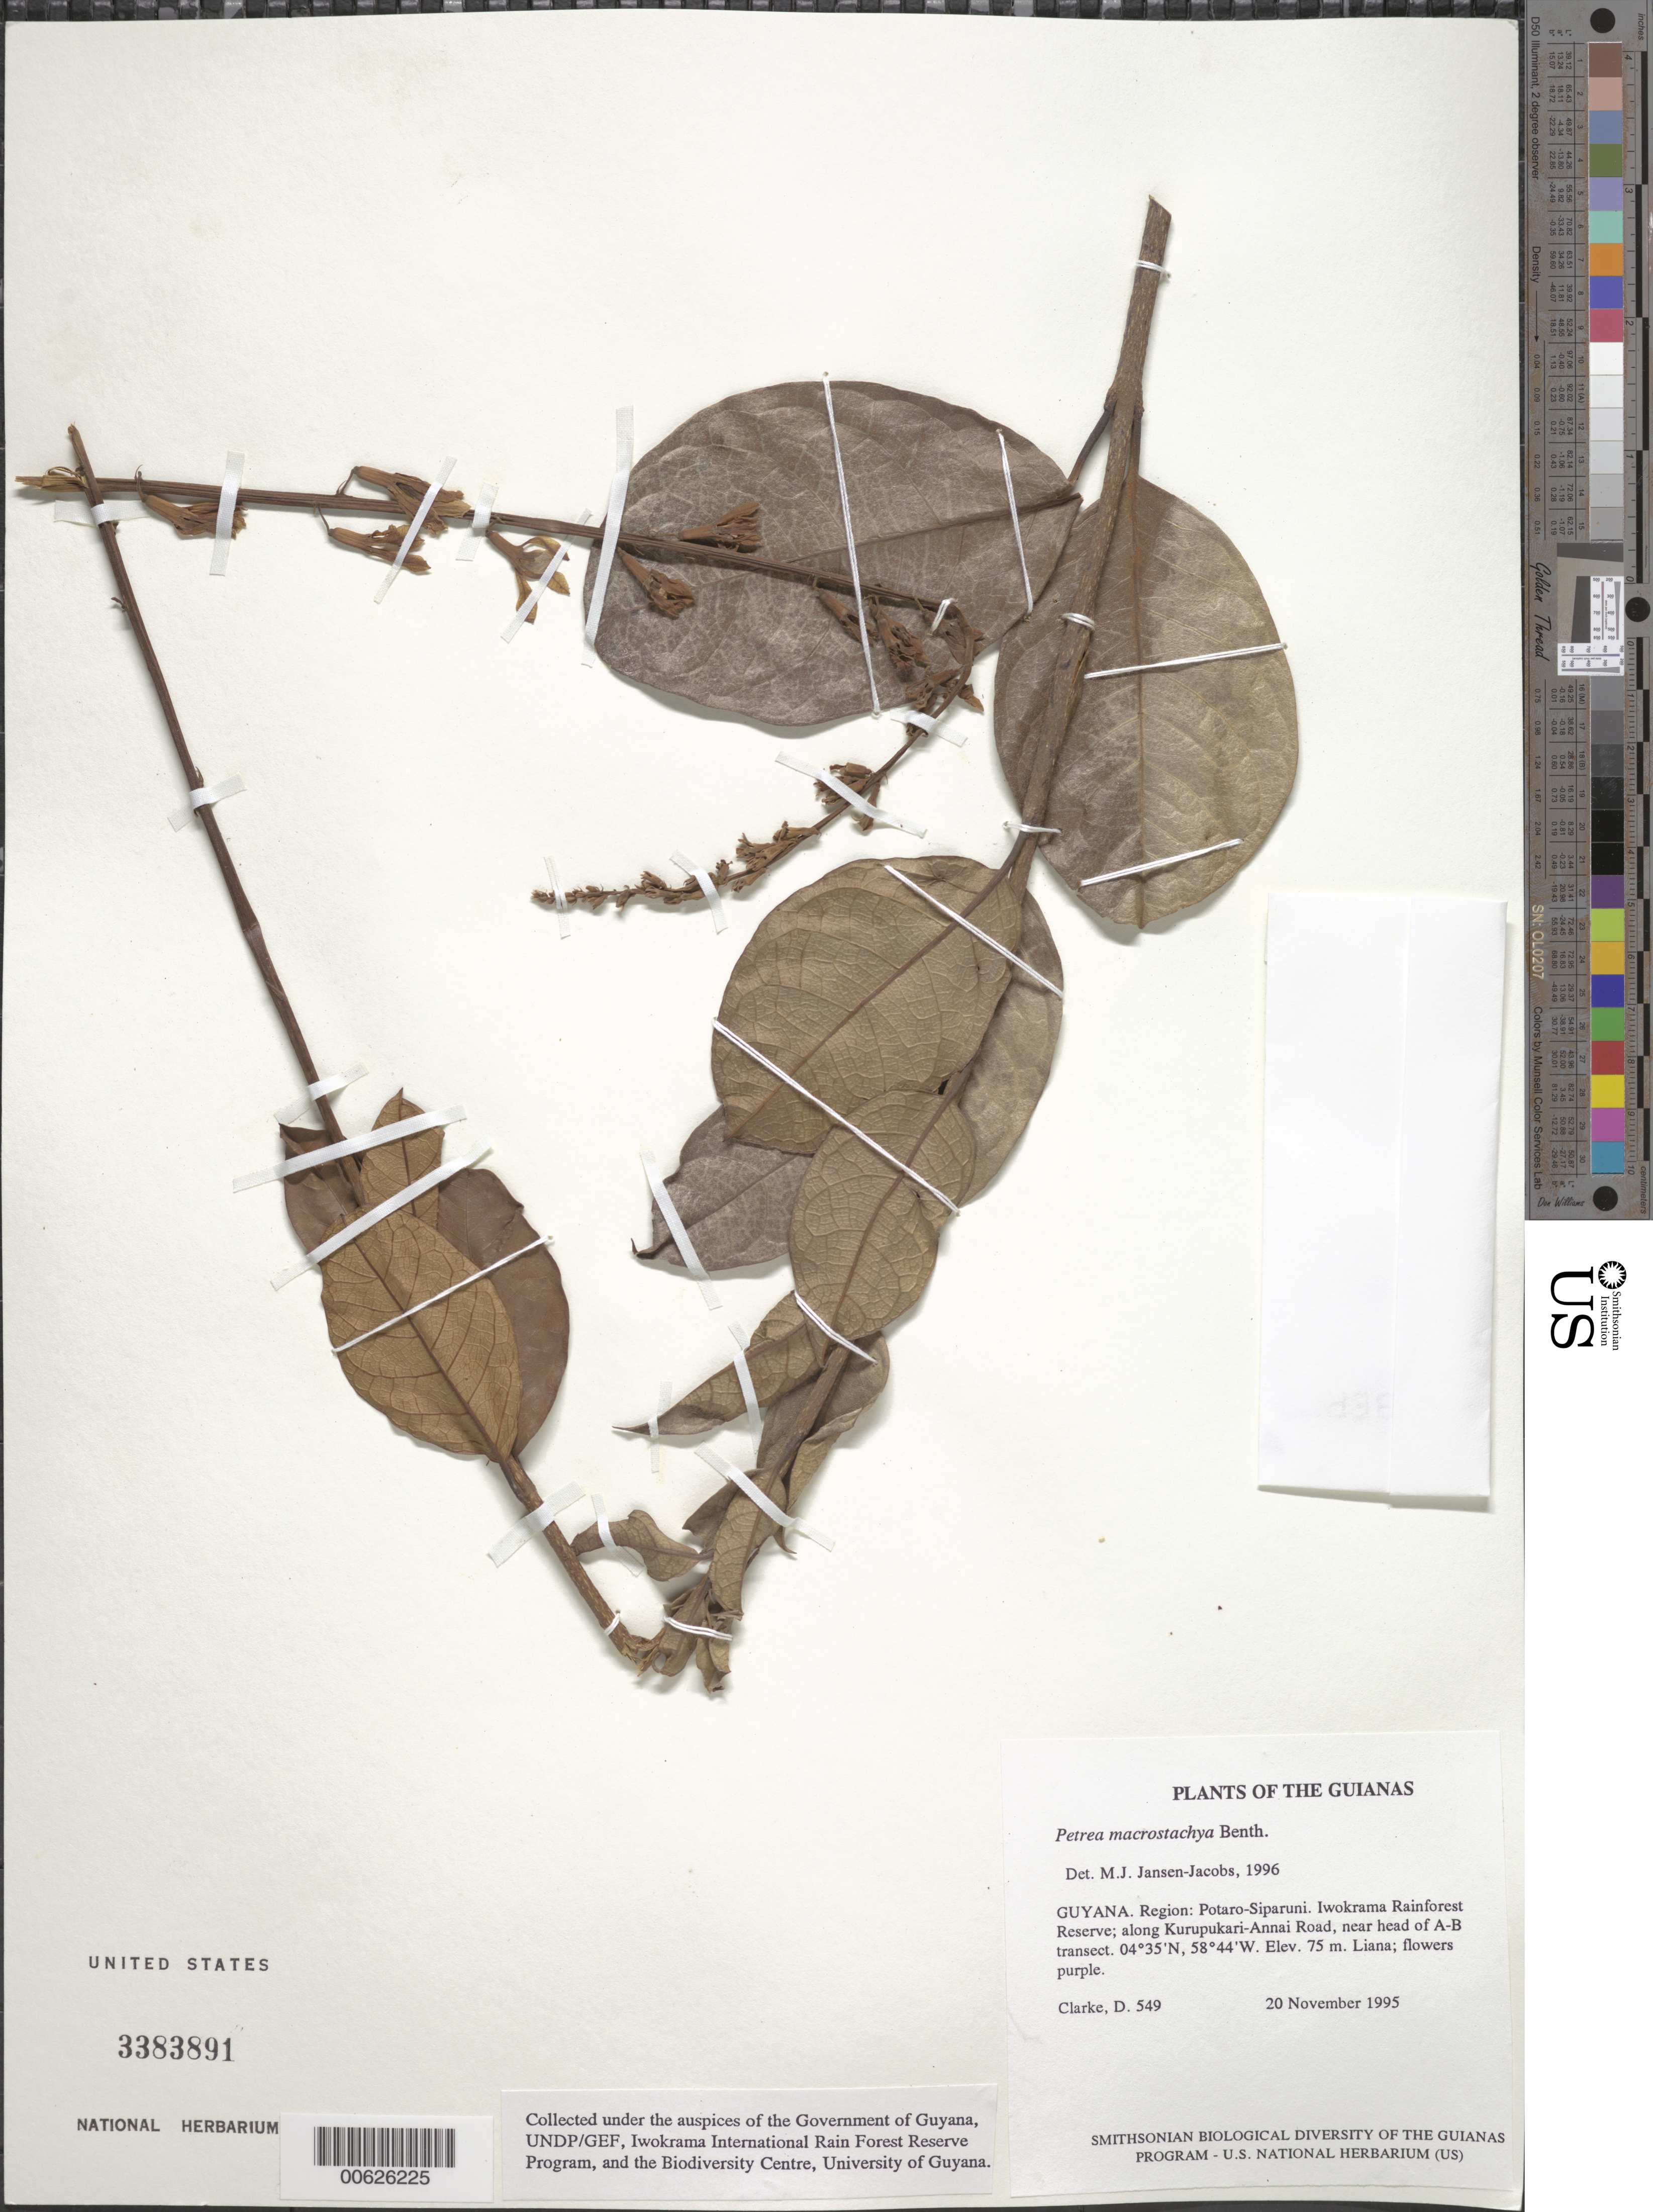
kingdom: Plantae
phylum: Tracheophyta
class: Magnoliopsida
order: Lamiales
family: Verbenaceae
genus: Petrea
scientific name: Petrea macrostachya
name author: Benth.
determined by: Jansen-Jacobs, M. J., (U), Nationaal Herbarium Nederland, Utrecht University branch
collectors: H. D. Clarke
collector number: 549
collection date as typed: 20 November 1995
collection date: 1995-11-20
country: Guyana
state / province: Potaro-Siparuni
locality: Iwokrama Rainforest Reserve; along Kurupukari-Annai Road, near head of A-B transect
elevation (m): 75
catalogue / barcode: US 3383891